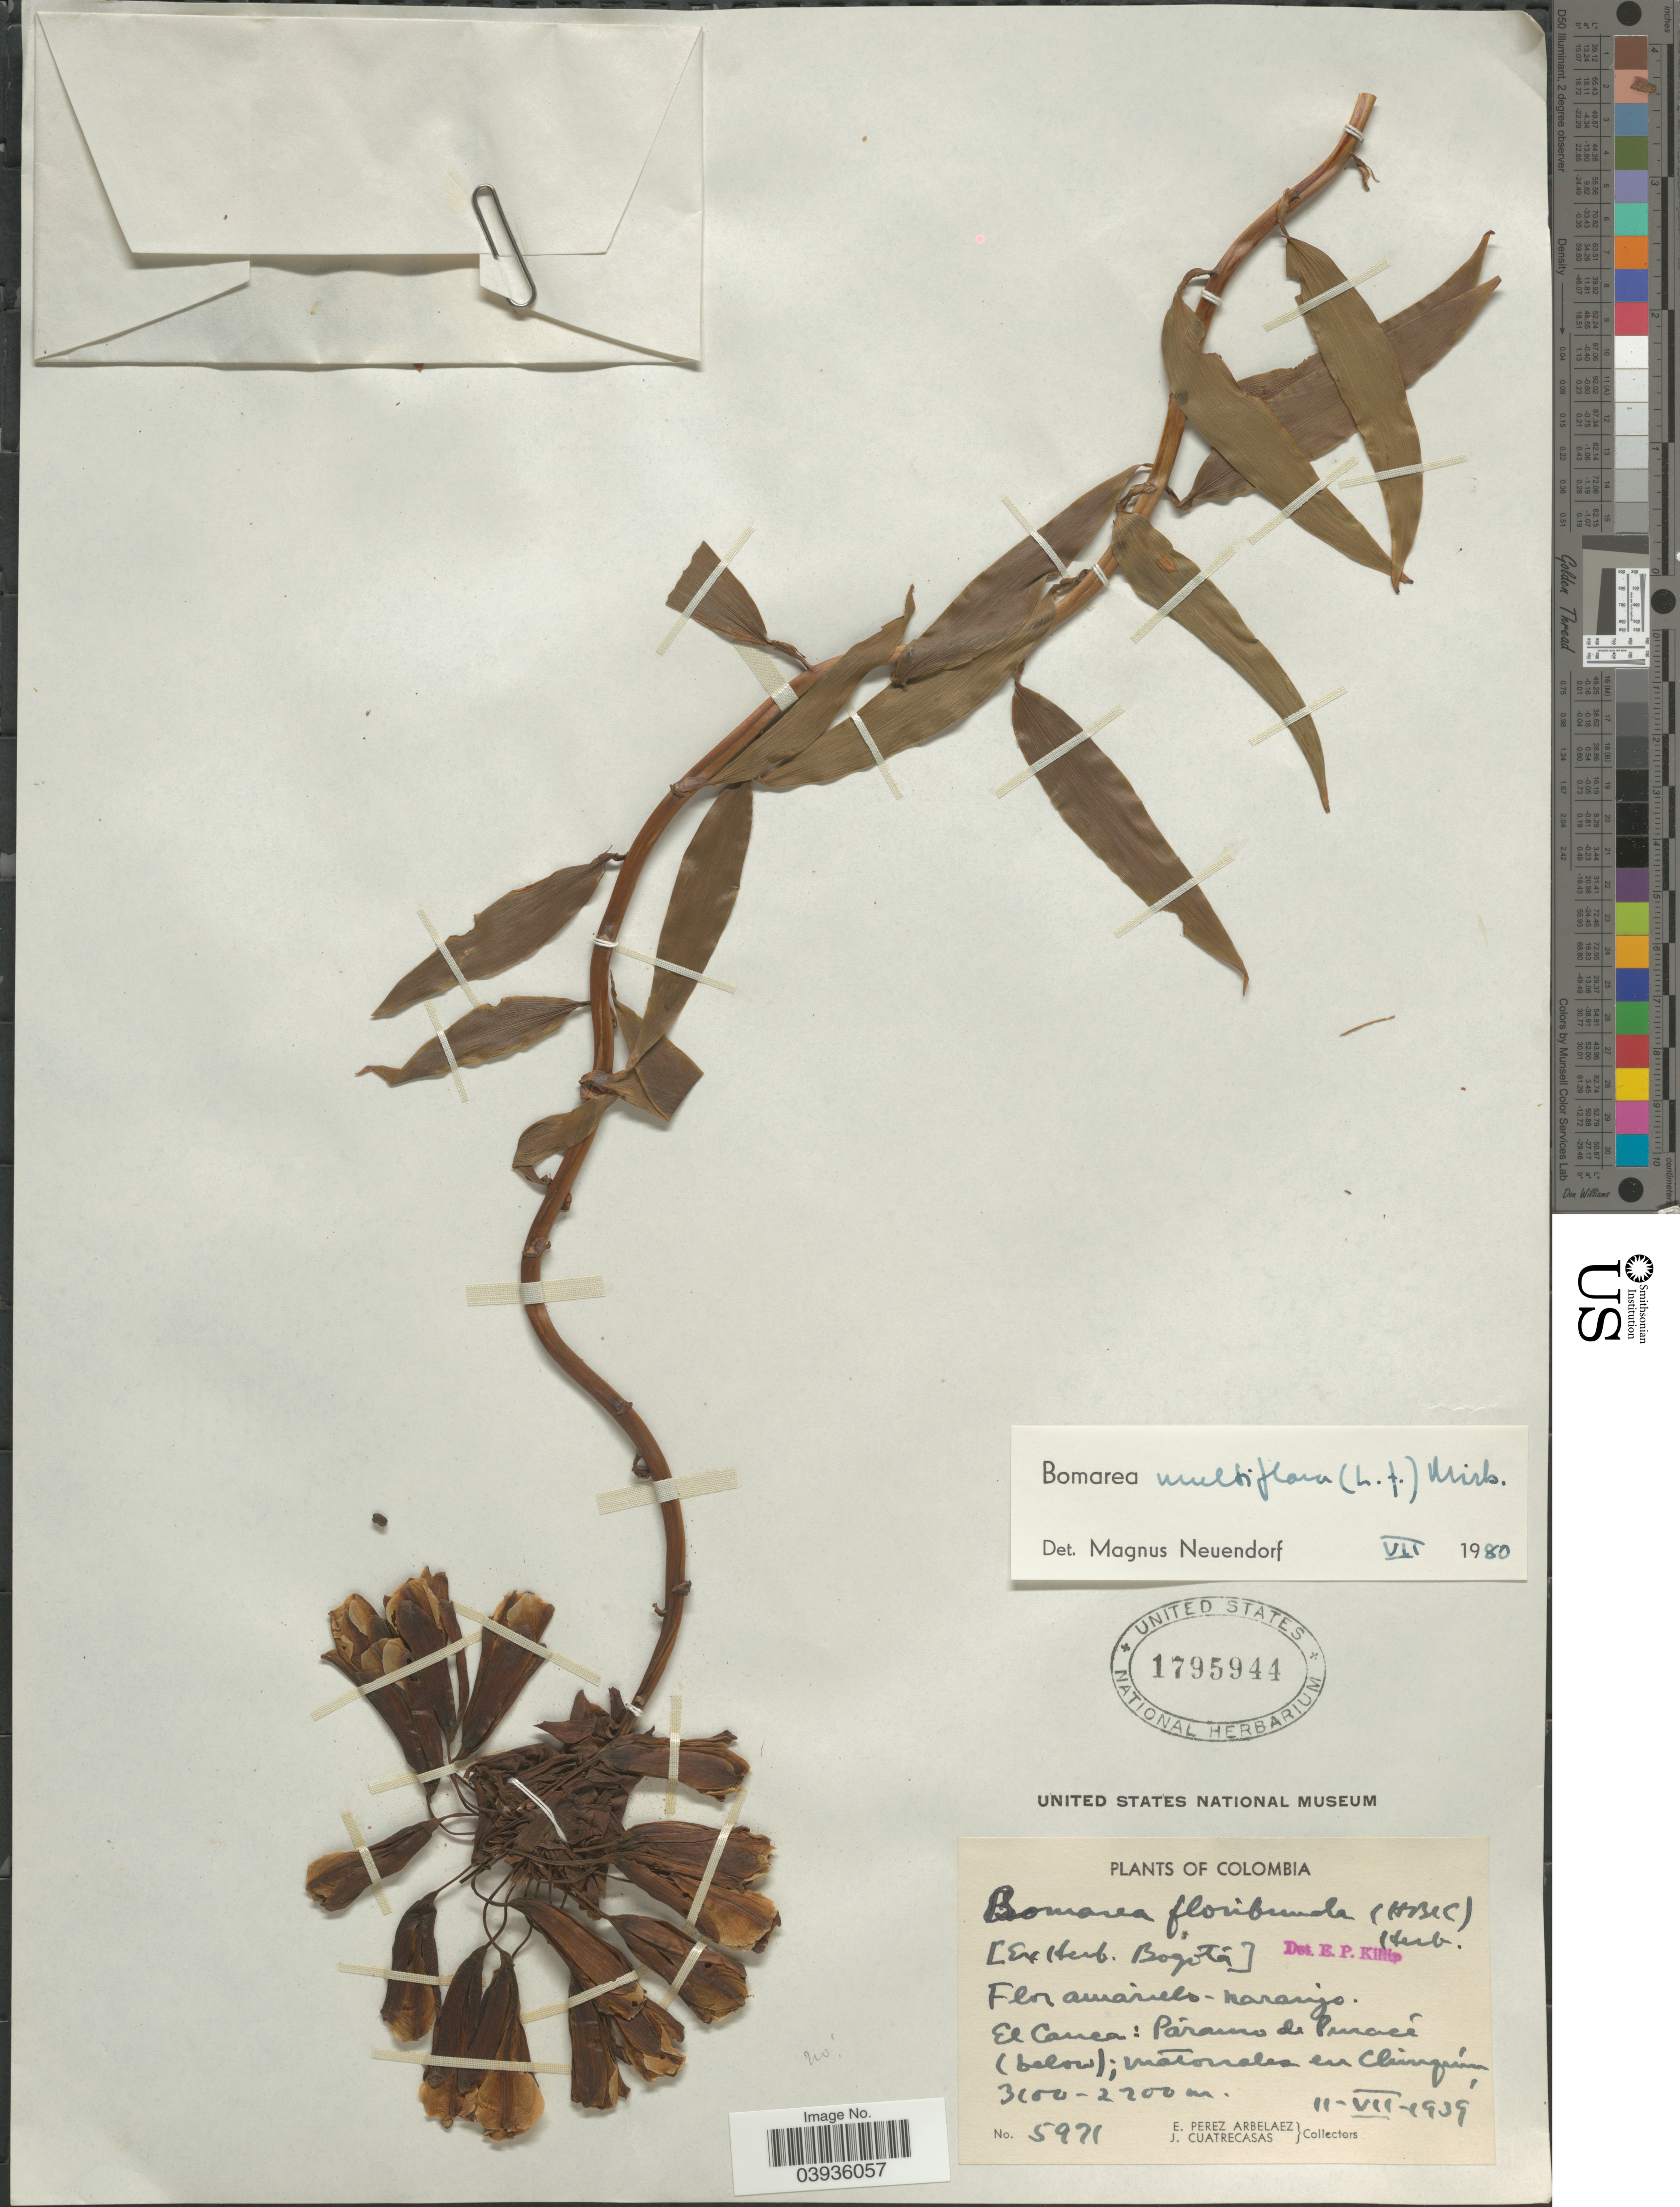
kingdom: Plantae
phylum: Tracheophyta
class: Liliopsida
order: Liliales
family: Alstroemeriaceae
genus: Bomarea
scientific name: Bomarea multiflora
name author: (L. f.) Mirb.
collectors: E. Pérez Arbeláez & J. Cuatrecasas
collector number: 5971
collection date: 1939-07-11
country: Colombia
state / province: Cauca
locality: El Cauca: Páramo de Puracé (below); matorrales en Chiquín.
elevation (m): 2200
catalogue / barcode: US 1795944